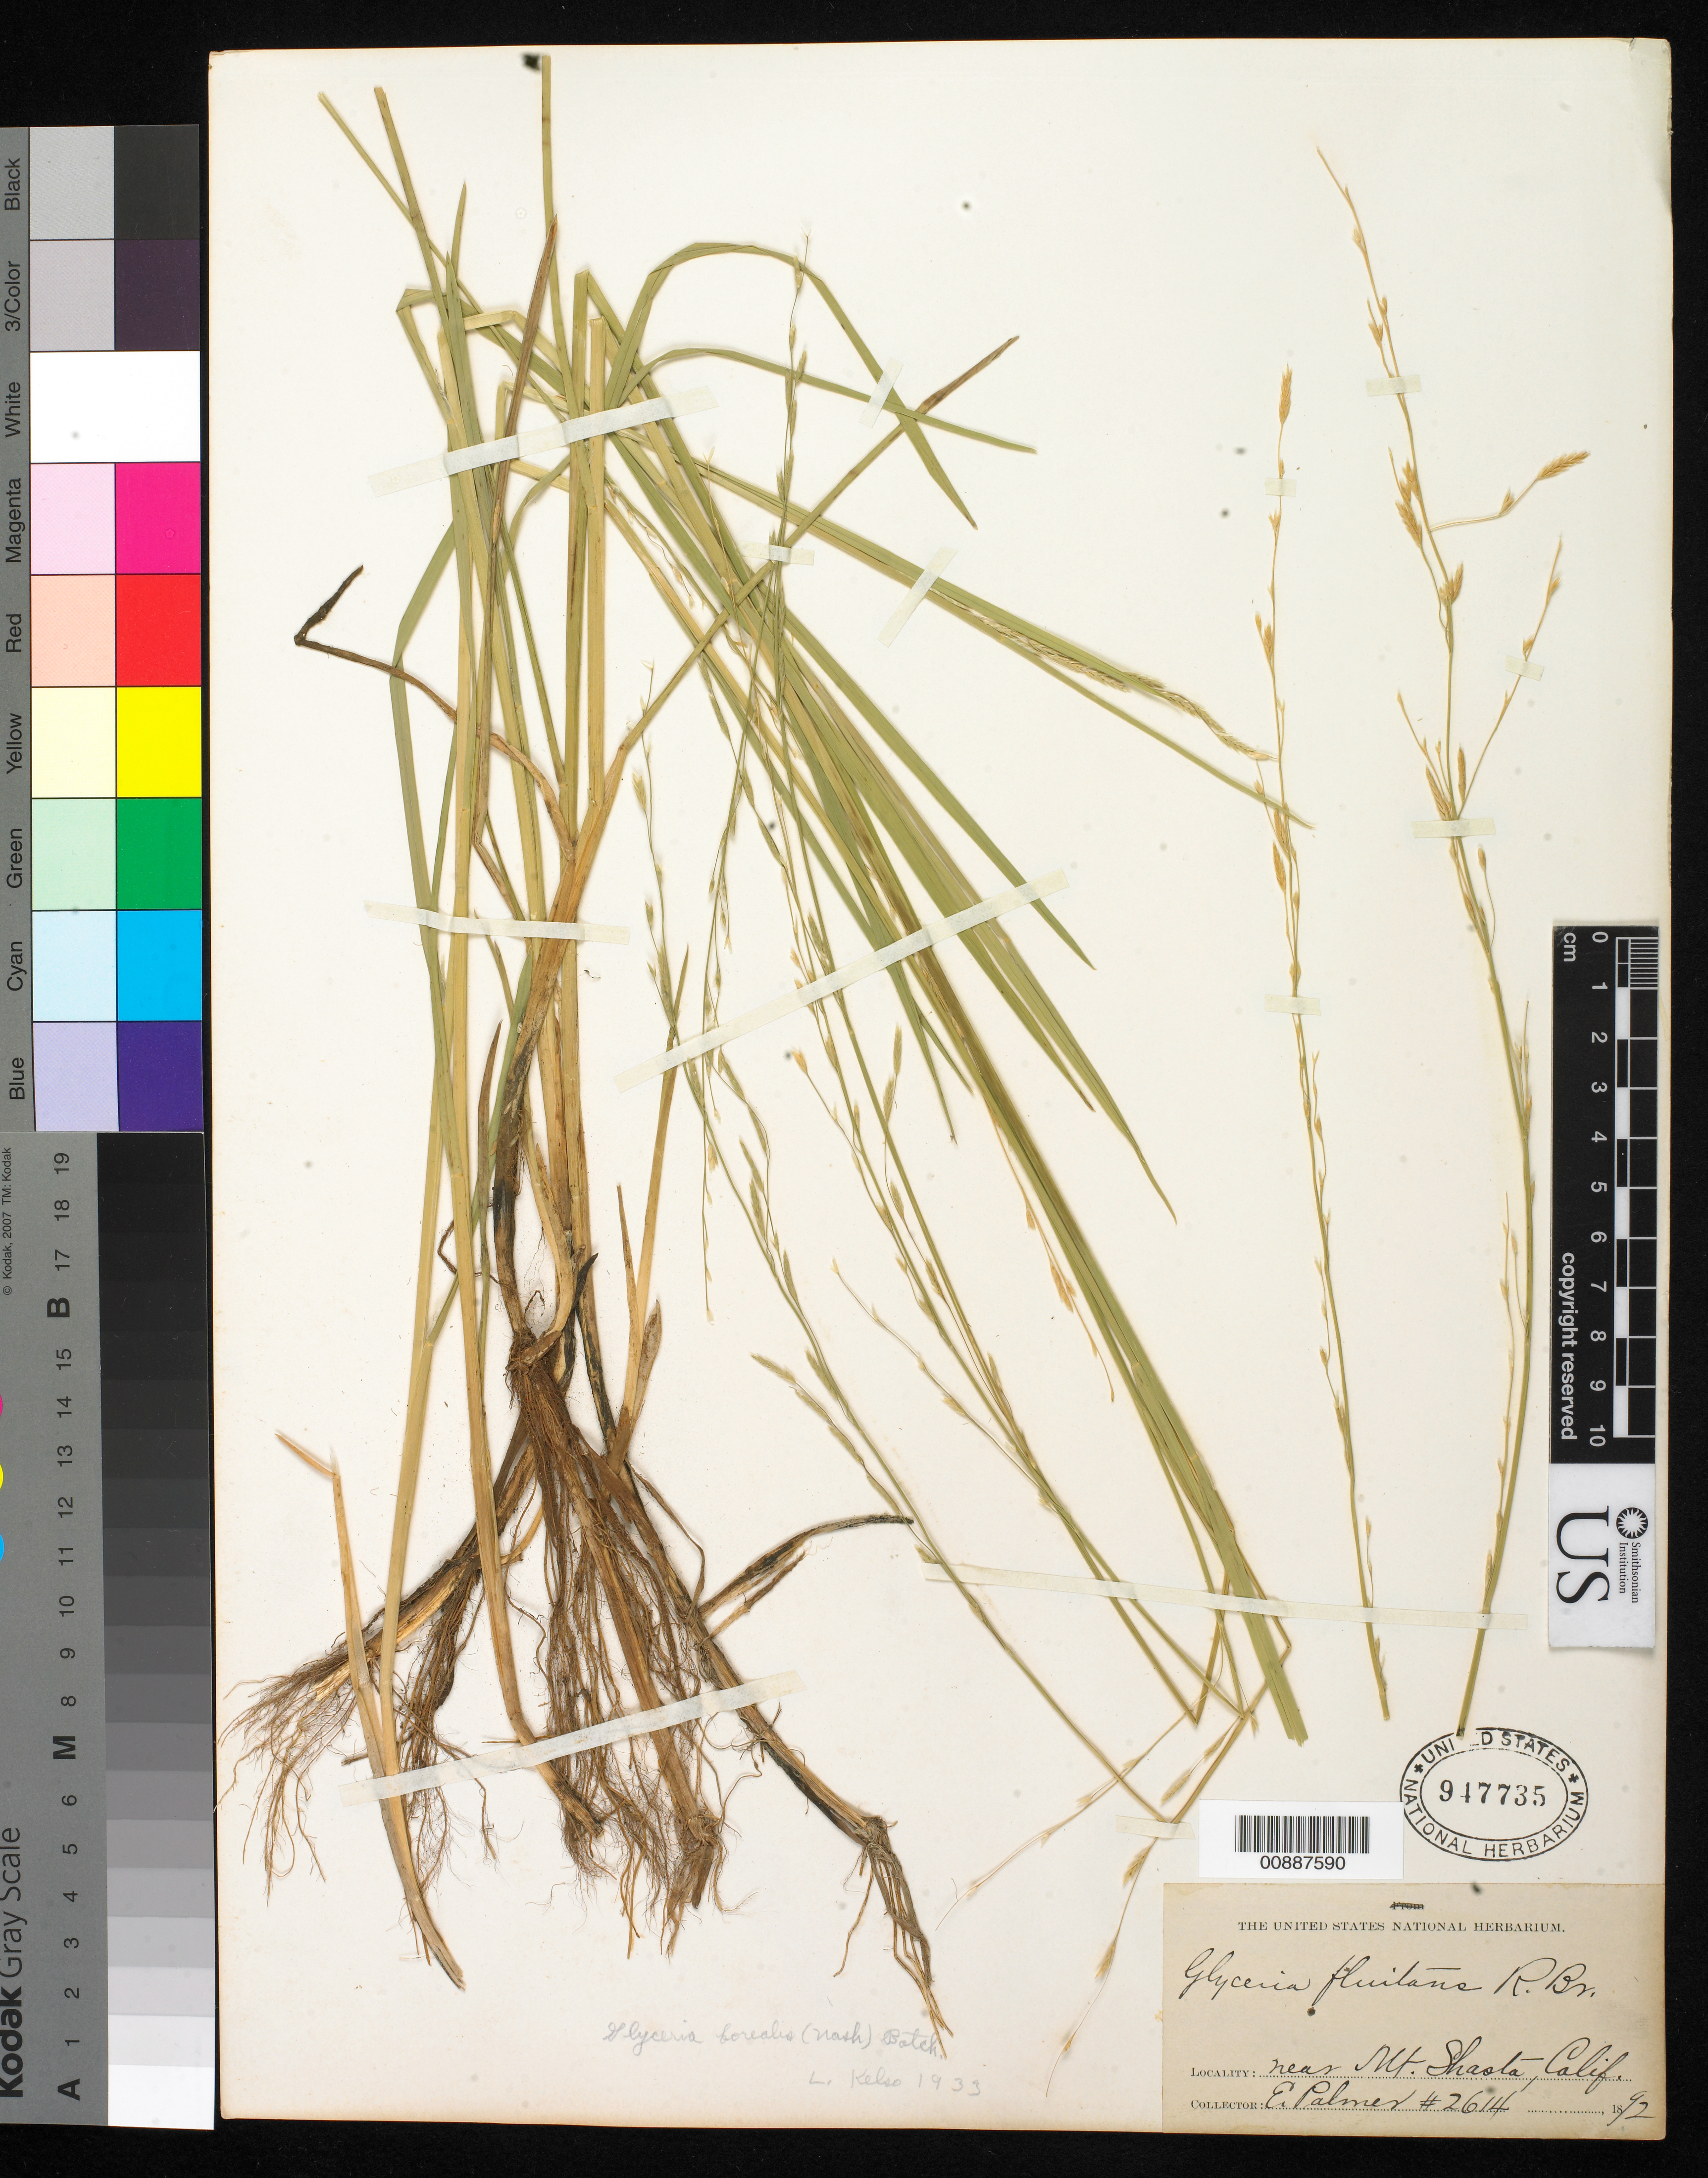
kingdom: Plantae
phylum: Tracheophyta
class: Liliopsida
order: Poales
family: Poaceae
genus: Glyceria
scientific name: Glyceria borealis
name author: (Nash) Batchelder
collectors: E. Palmer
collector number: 2614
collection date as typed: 1892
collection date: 1892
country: United States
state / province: California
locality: Near Mt. Shasta, California.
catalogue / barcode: US 947735